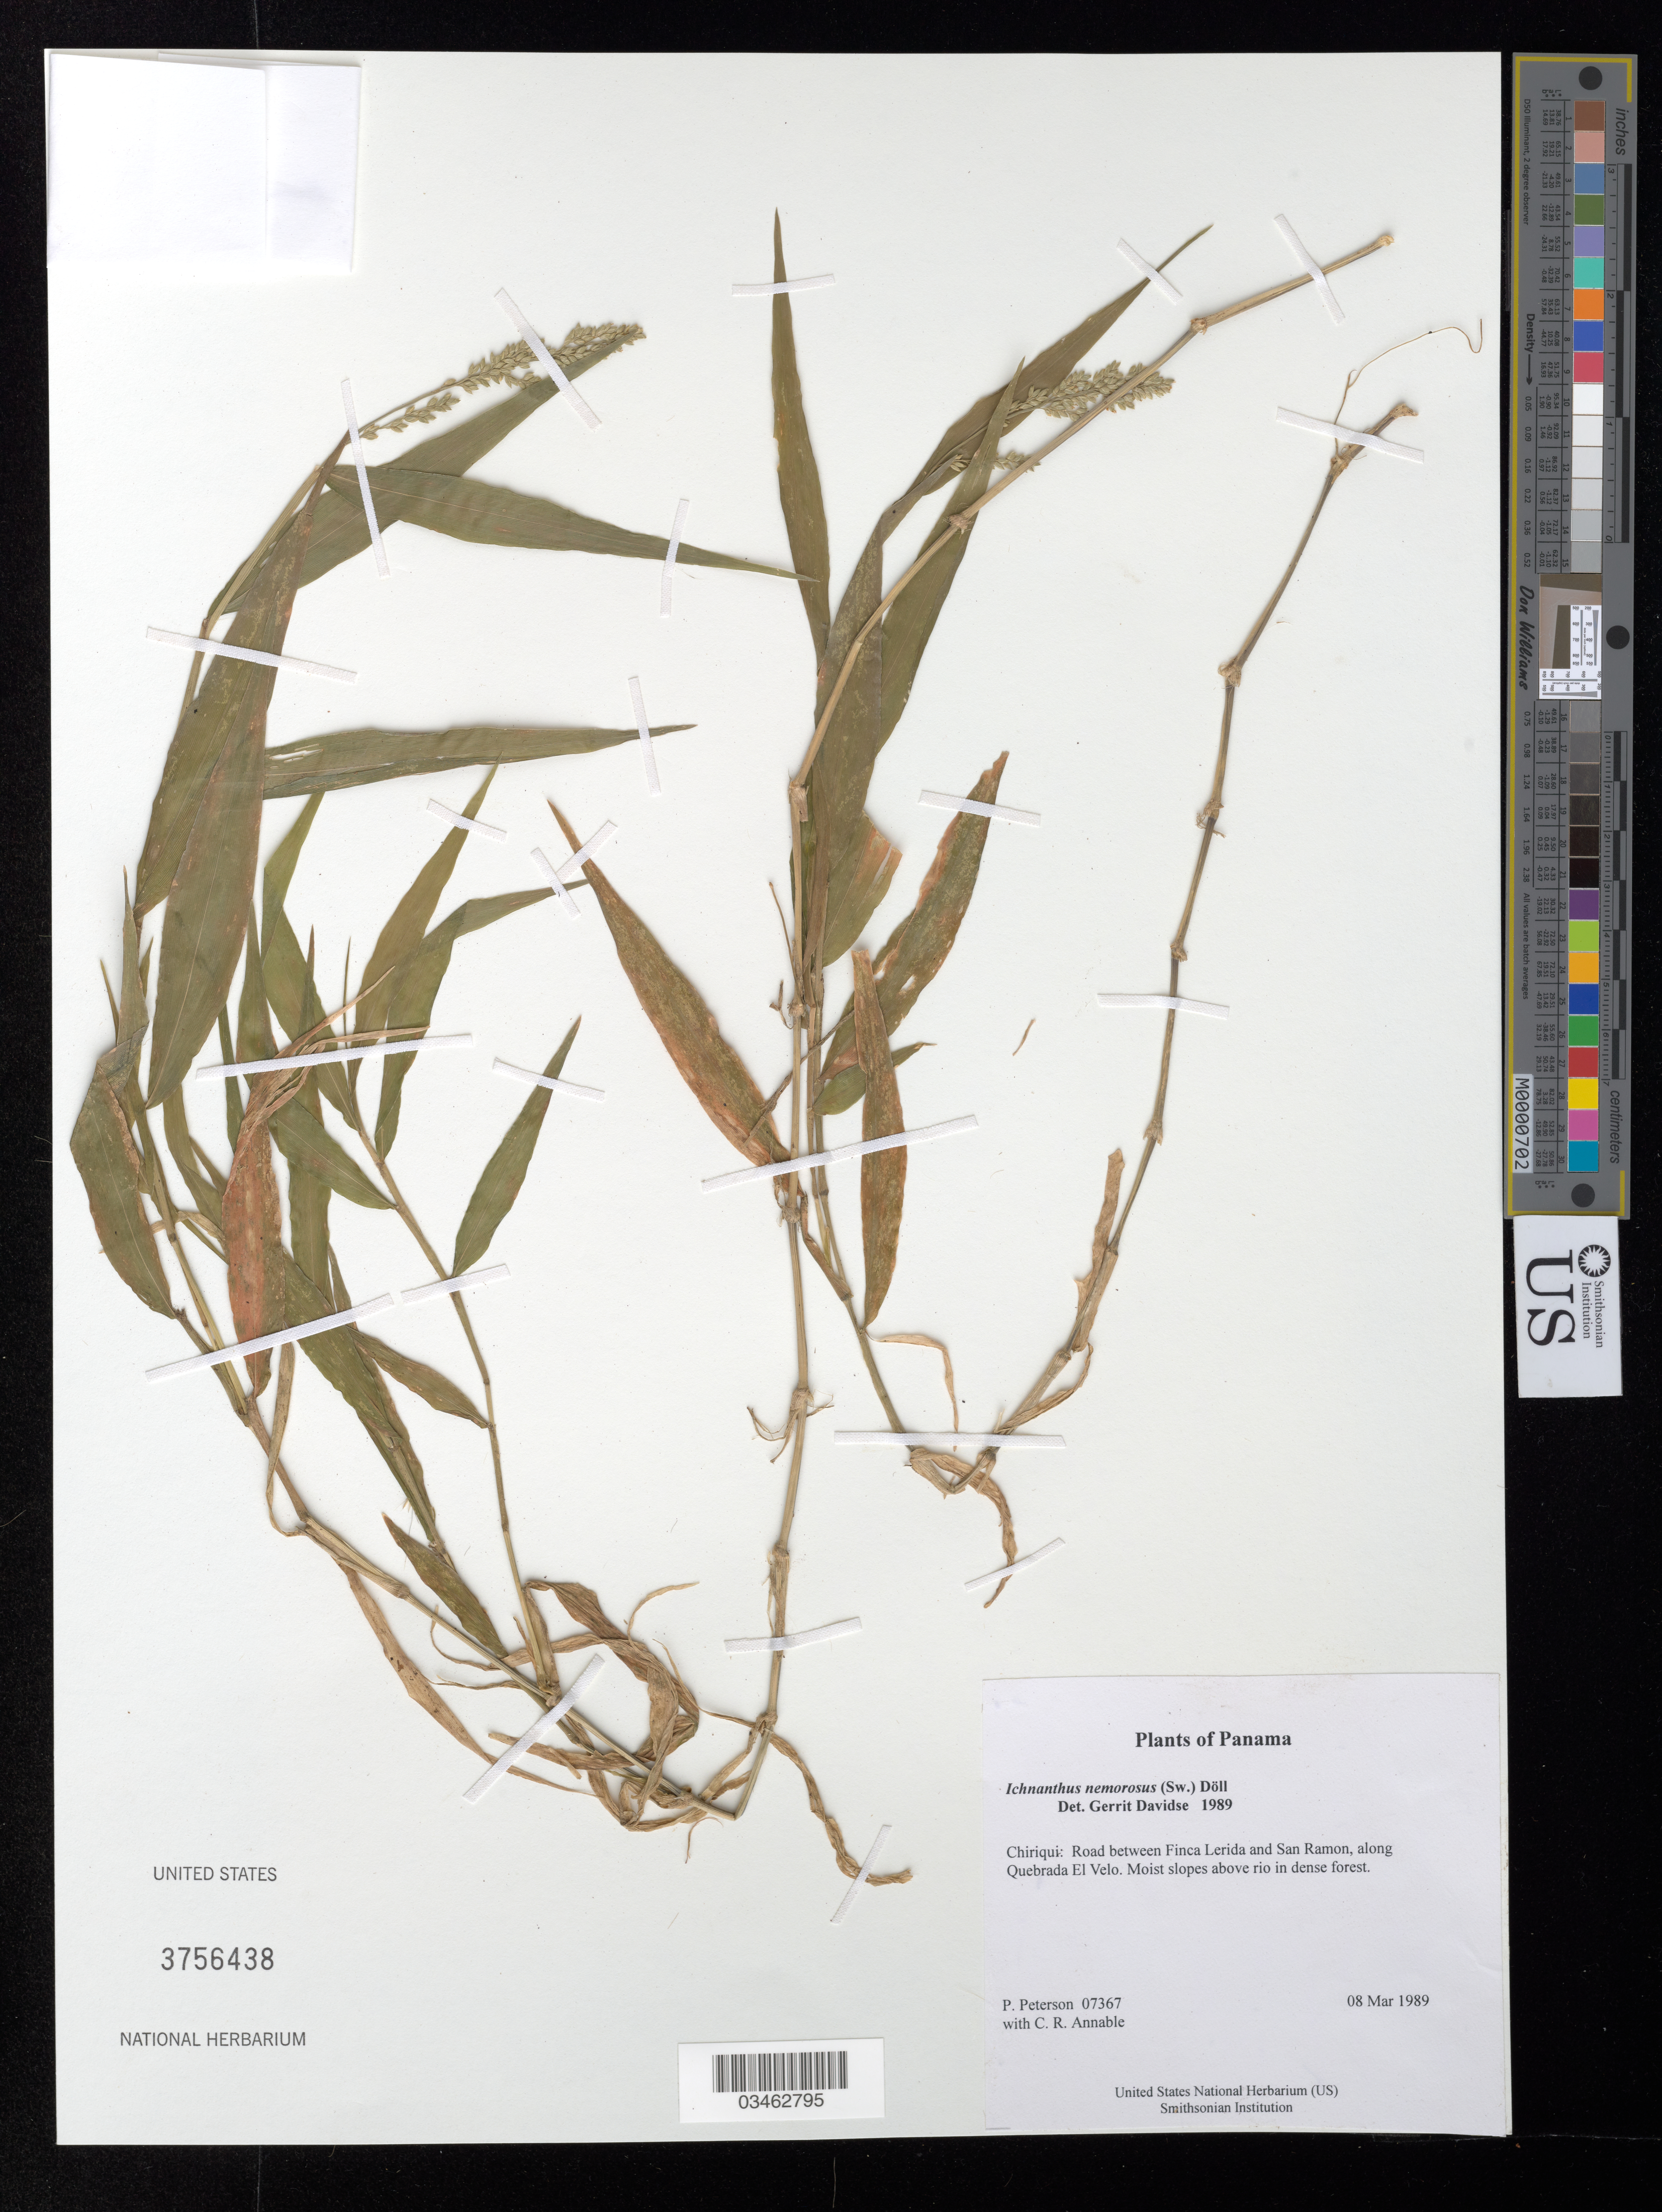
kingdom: Plantae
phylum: Tracheophyta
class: Liliopsida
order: Poales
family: Poaceae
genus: Ichnanthus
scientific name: Ichnanthus nemorosus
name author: (Sw.) Döll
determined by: Davidse, Gerrit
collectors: P. M. Peterson & C. R. Annable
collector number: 07367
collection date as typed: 08 Mar 1989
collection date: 1989-03-08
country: Panama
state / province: Chiriqui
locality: Road between Finca Lerida and San Ramon, along Quebrada El Velo.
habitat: Moist slopes above rio in dense forest.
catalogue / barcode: US 3756438